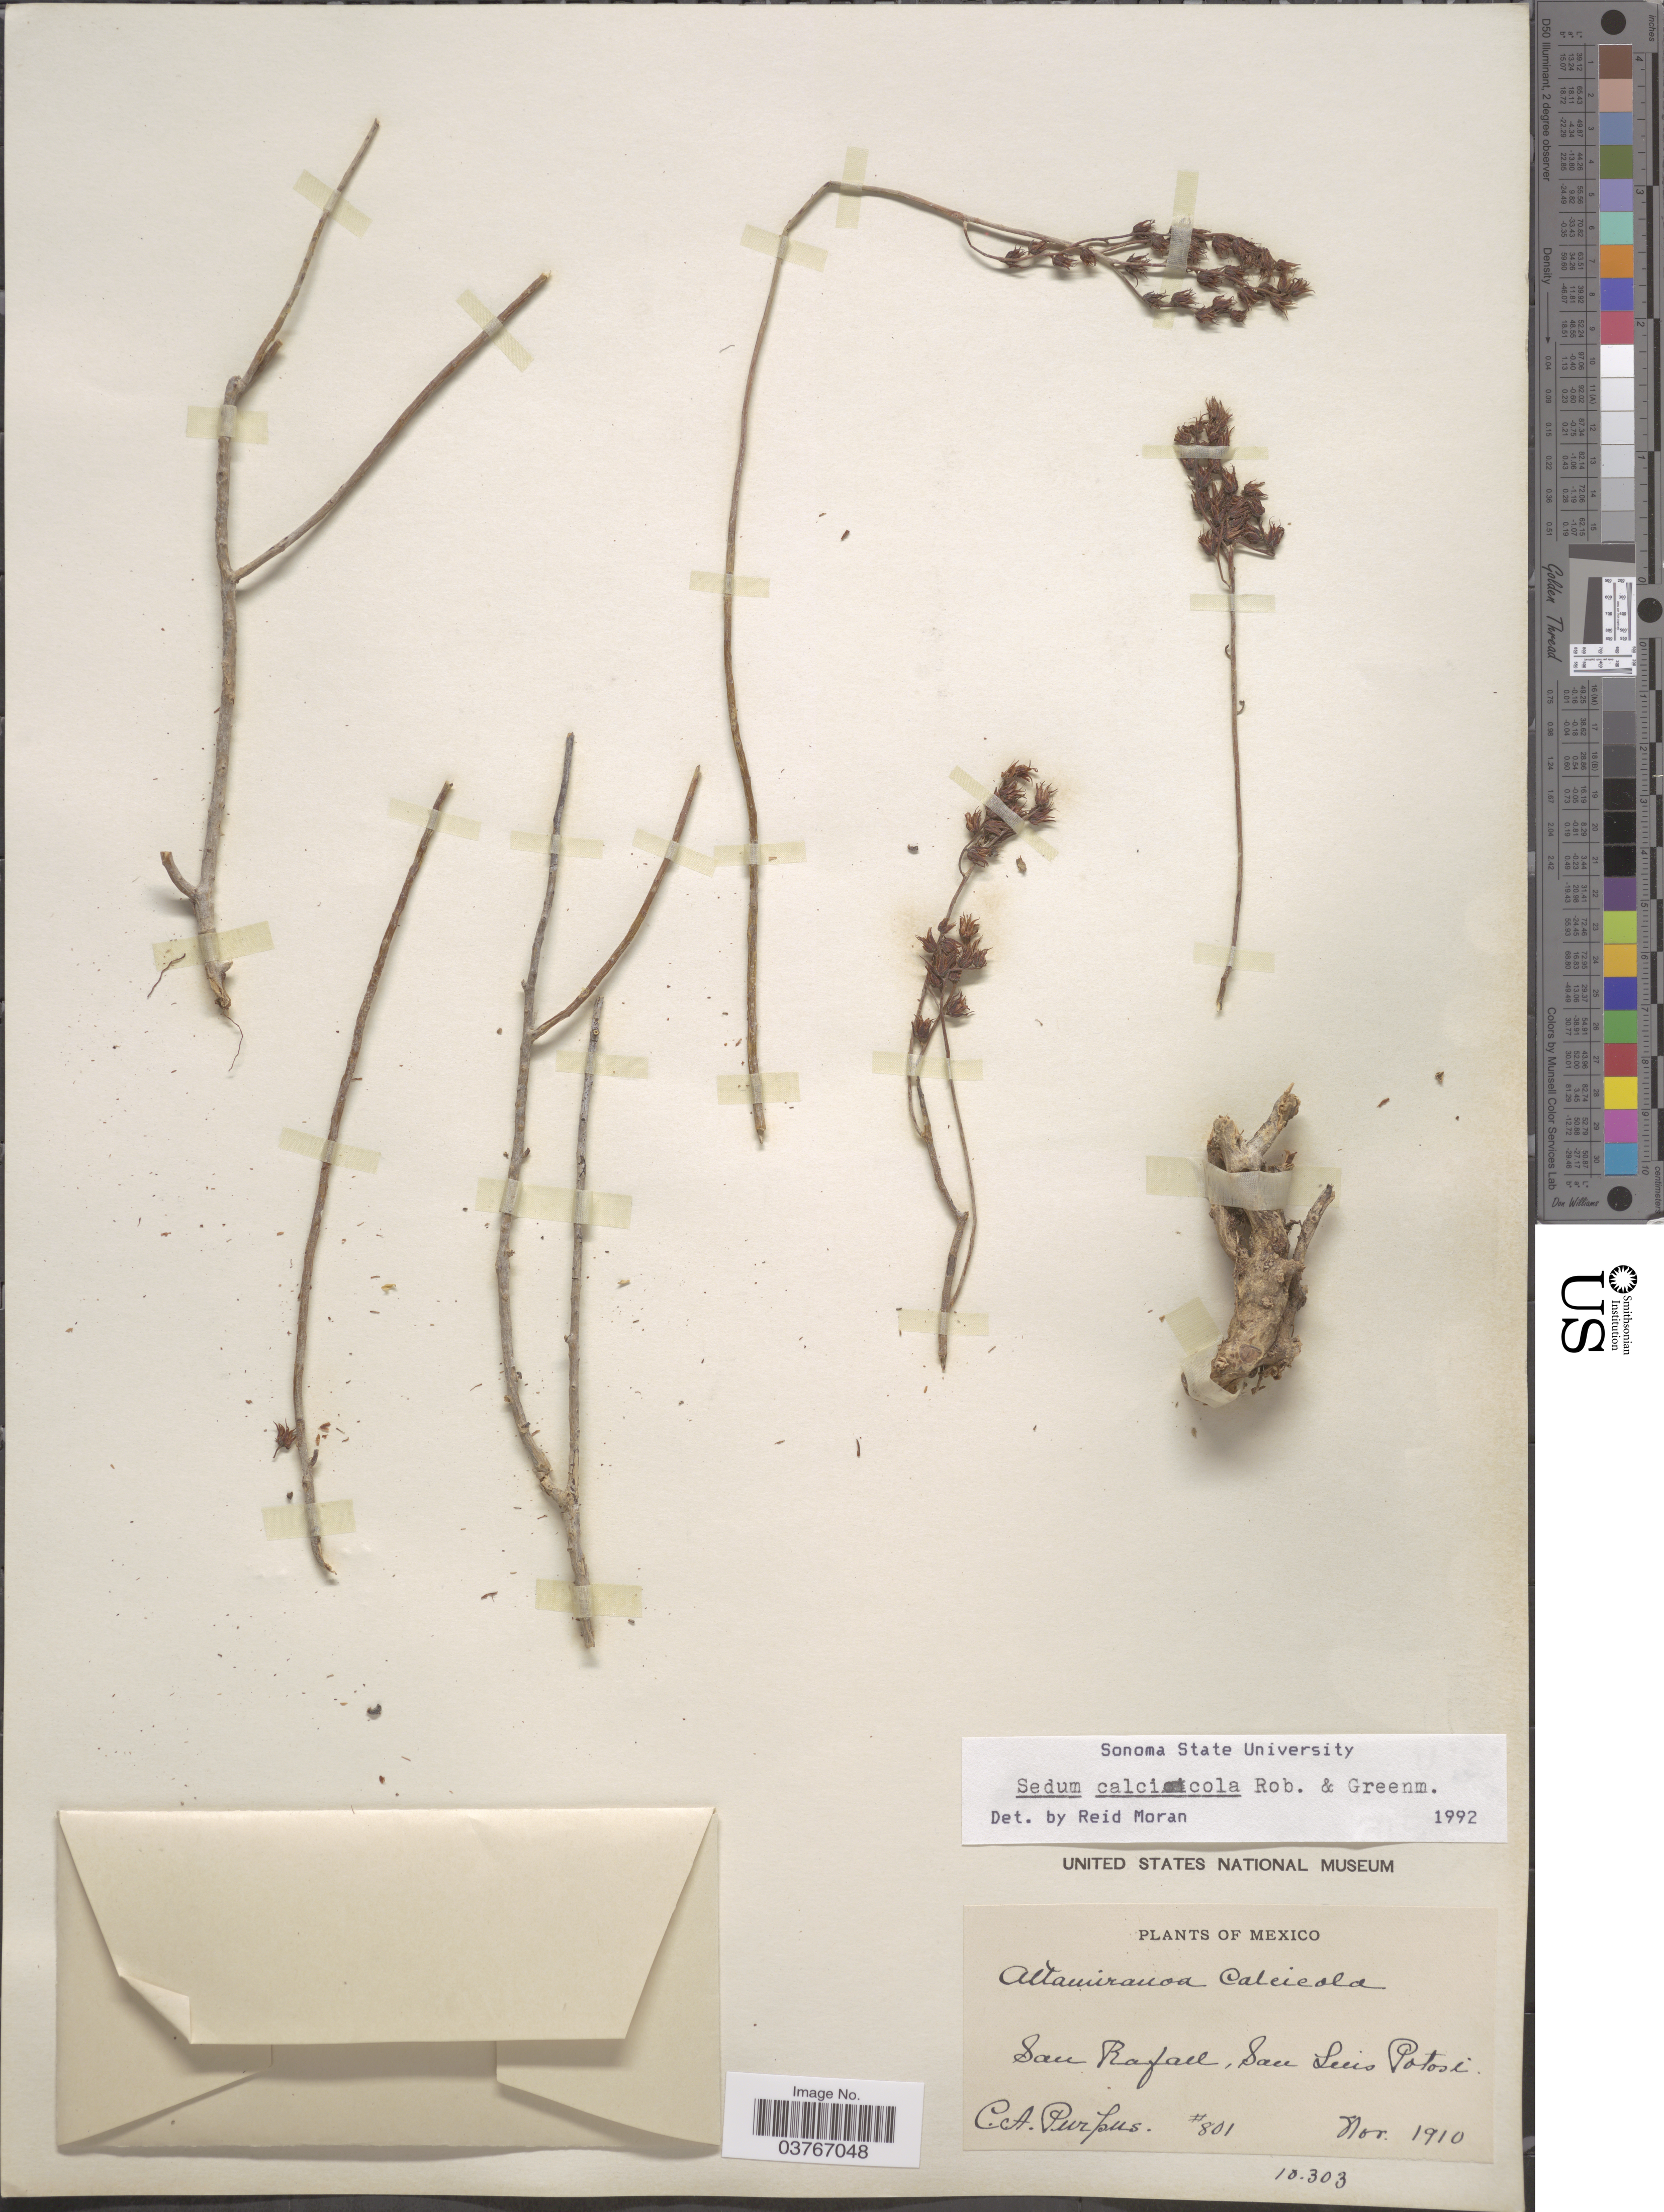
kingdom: Plantae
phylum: Tracheophyta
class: Magnoliopsida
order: Saxifragales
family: Crassulaceae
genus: Sedum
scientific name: Sedum calcicola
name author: B.L. Rob. & Greenm.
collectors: C. A. Purpus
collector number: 801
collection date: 1910-11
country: Mexico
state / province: San Luis Potosí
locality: San Rafael.